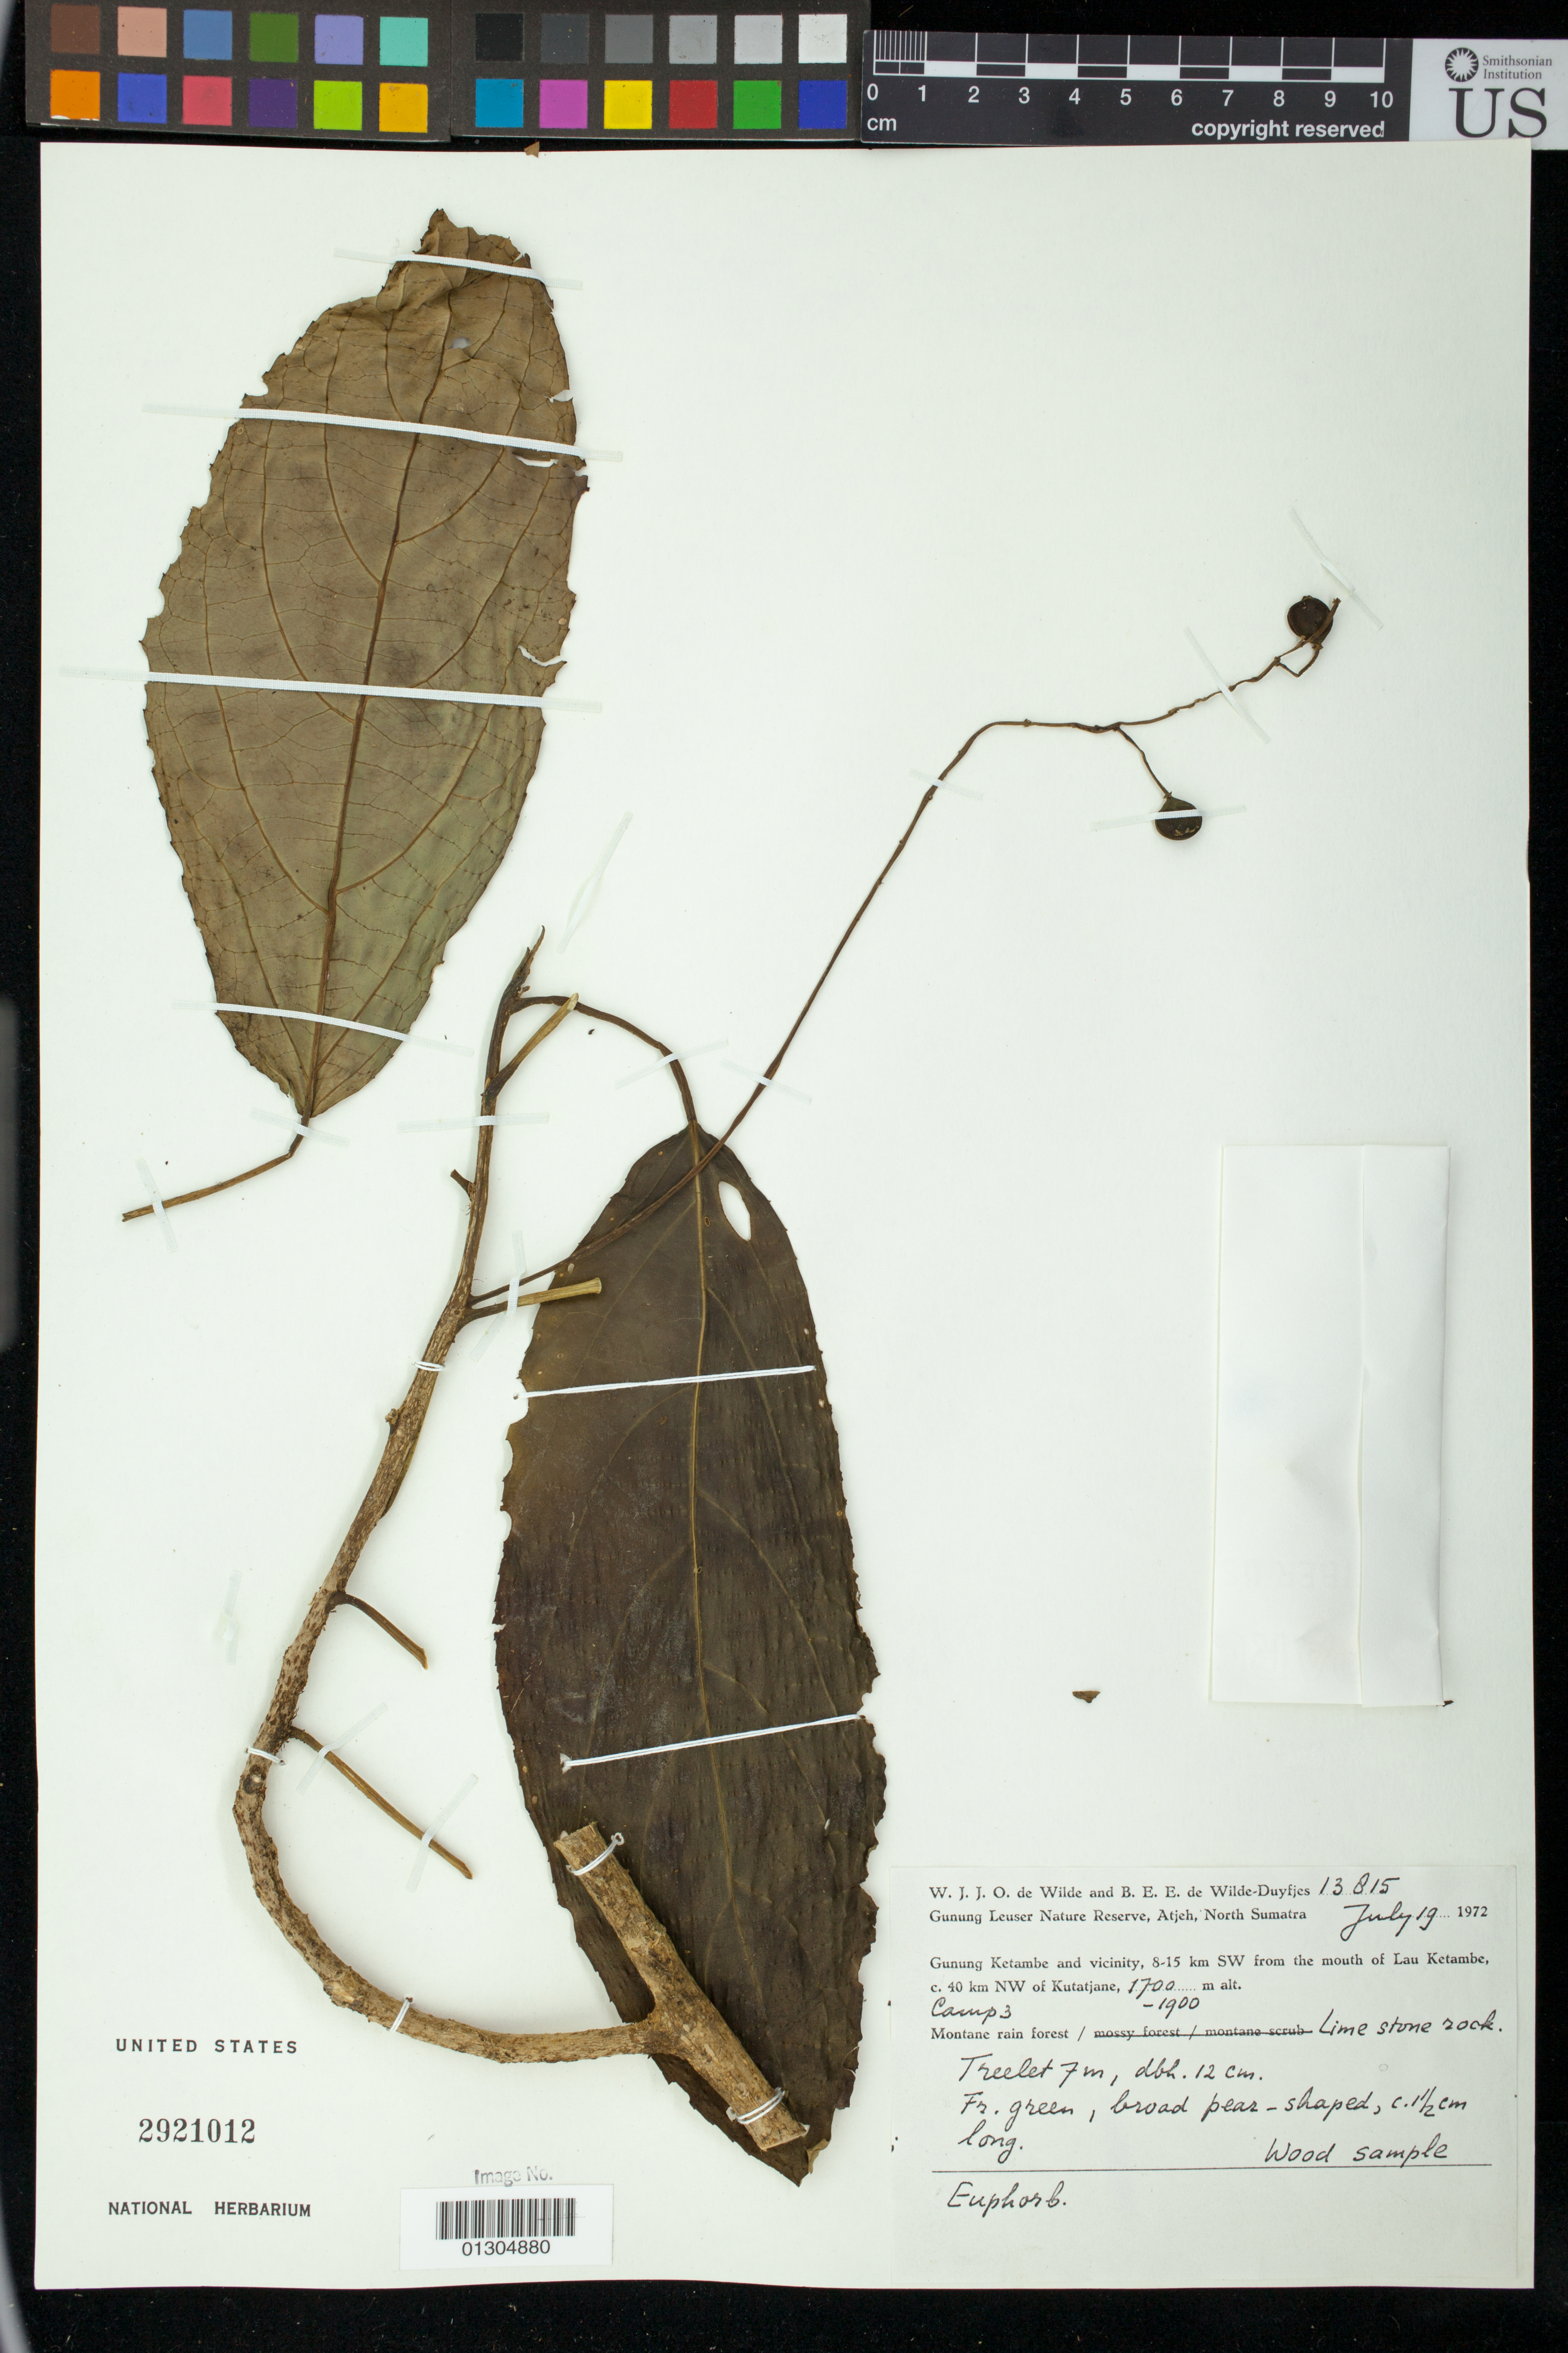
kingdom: Plantae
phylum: Tracheophyta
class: Magnoliopsida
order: Malpighiales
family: Euphorbiaceae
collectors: W. J. de Wilde & B. E. de Wilde-Duyfjes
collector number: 13815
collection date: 1972-07-19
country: Indonesia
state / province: Sumatra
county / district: Aceh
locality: Gunung Ketambe and vicinity, 8-15 km SW from the mouth of Lau [Law] Ketambe, c. 40 km NW of Kutatjane, Gunung Leuser Nature Reserve, Atjeh, North Sumatra.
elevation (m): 1700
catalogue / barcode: US 2921012